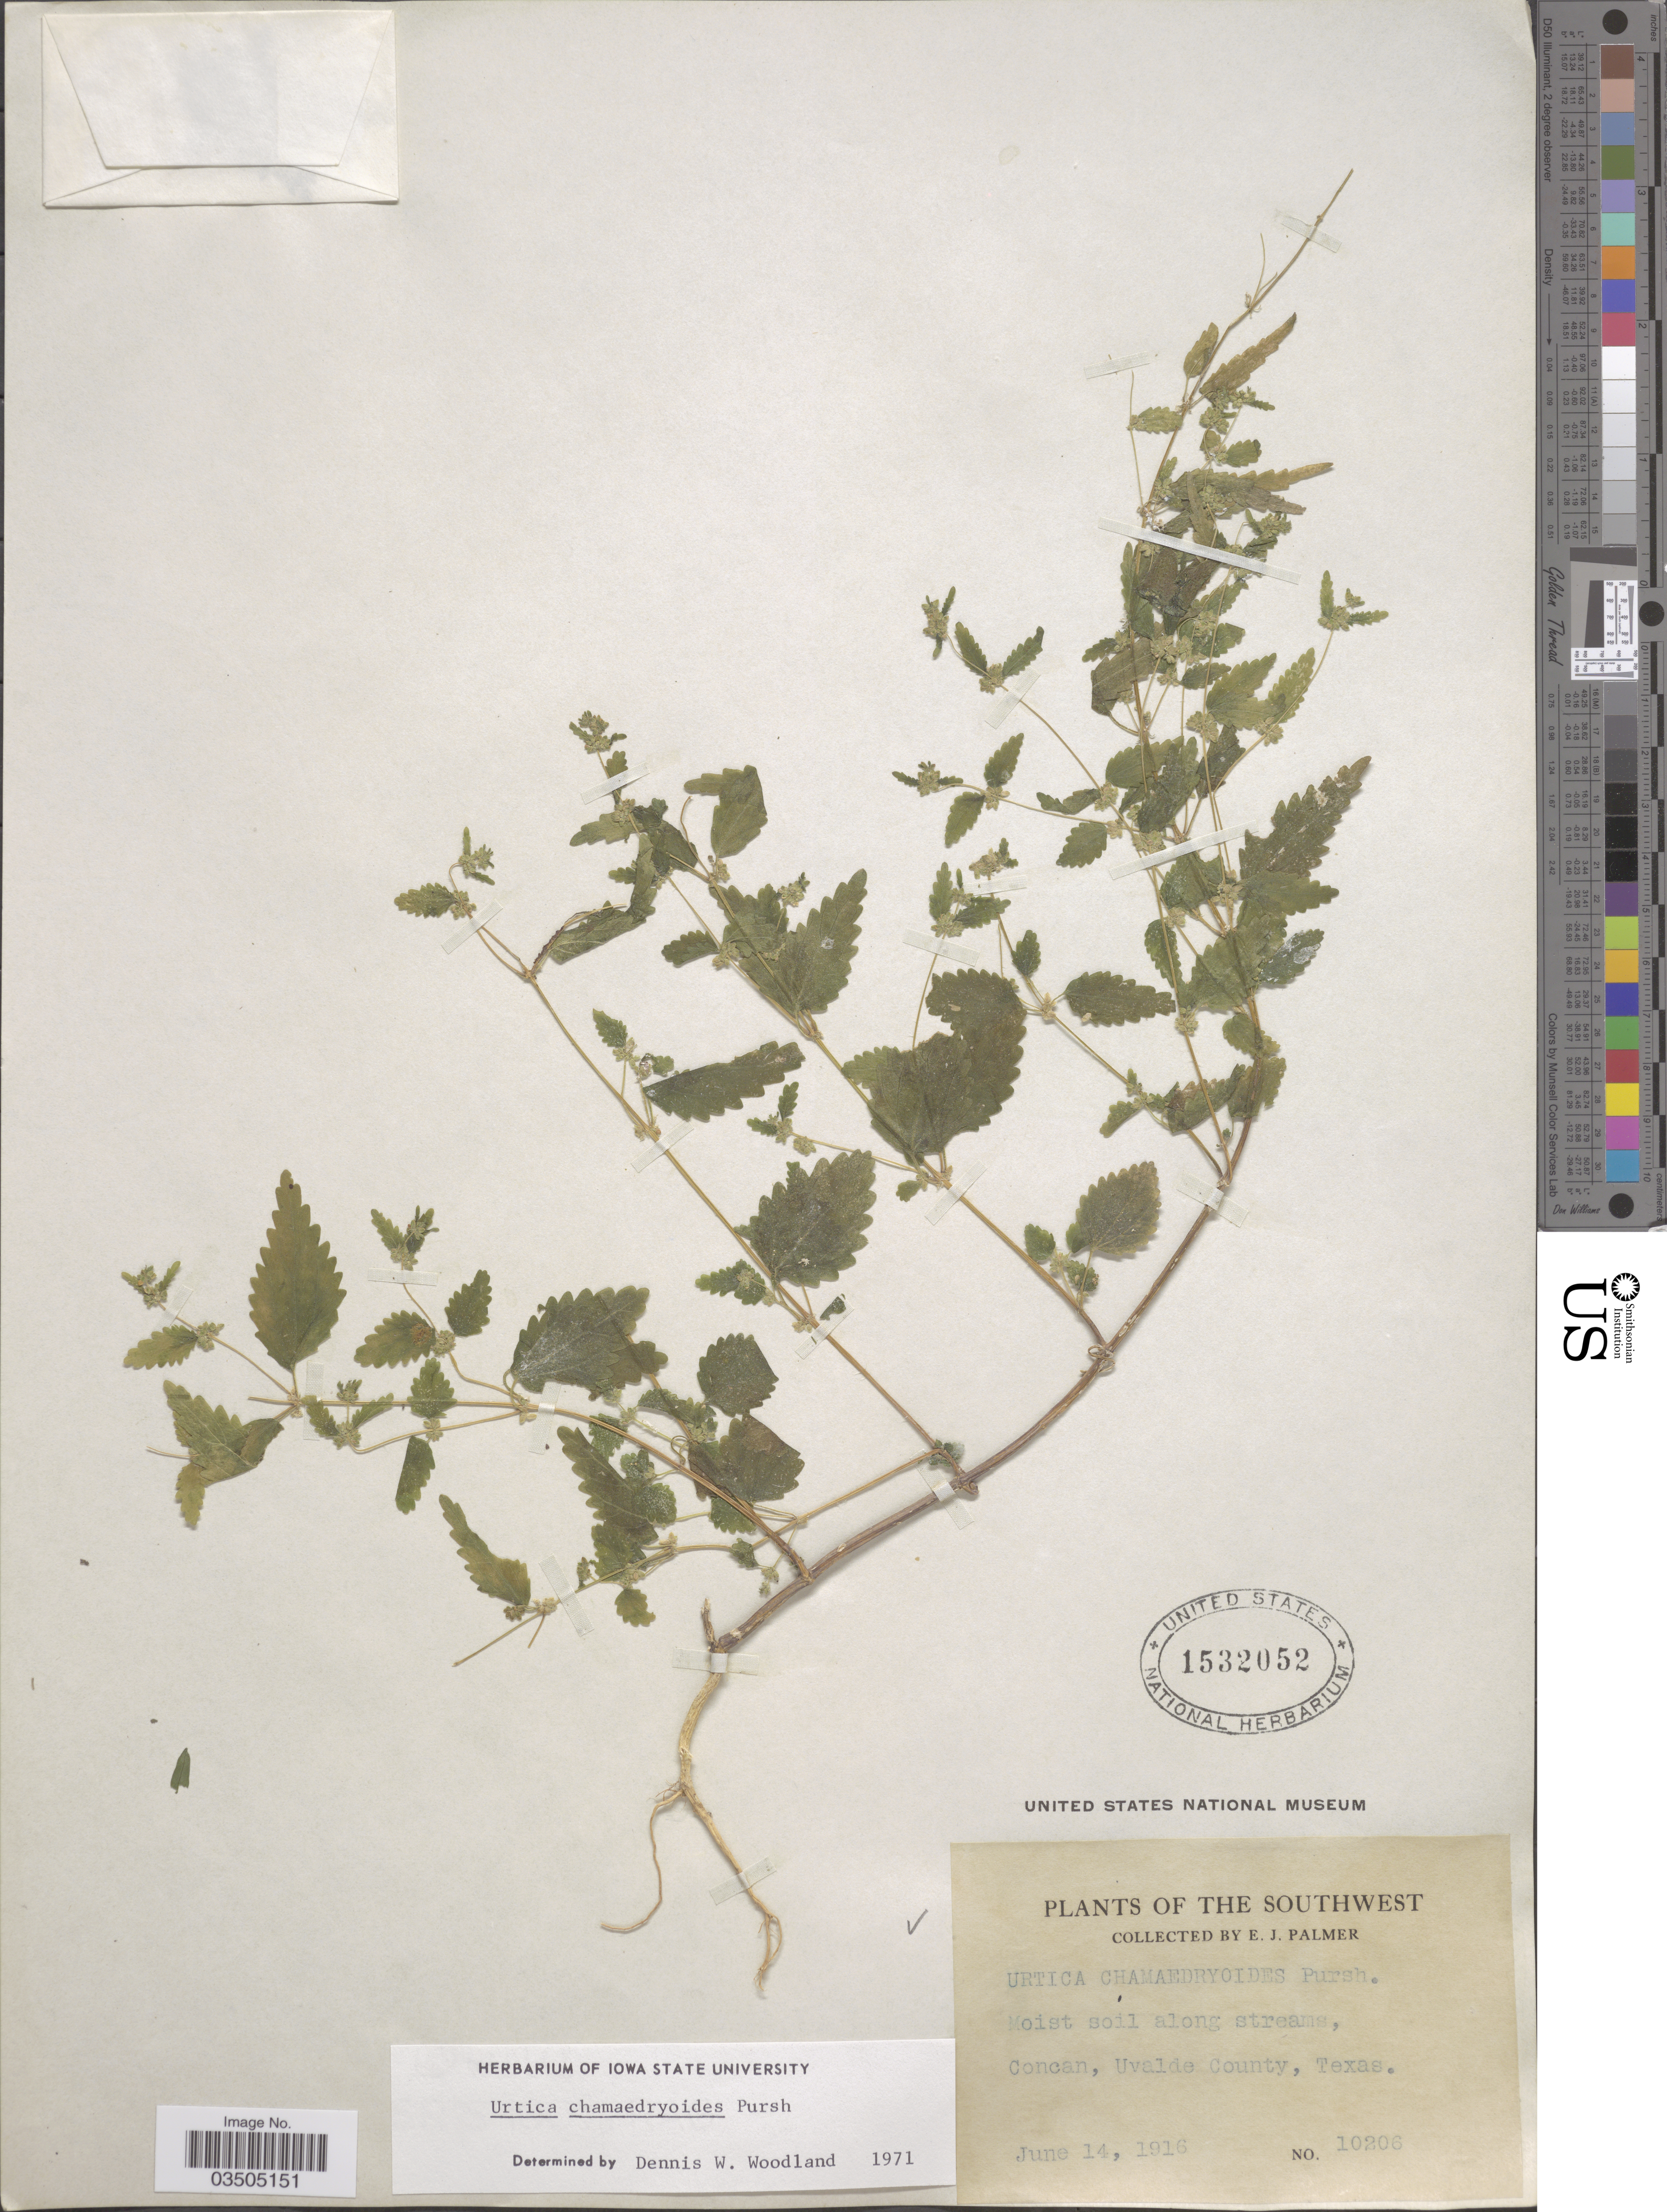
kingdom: Plantae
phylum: Tracheophyta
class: Magnoliopsida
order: Rosales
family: Urticaceae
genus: Urtica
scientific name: Urtica chamaedryoides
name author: Pursh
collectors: E. J. Palmer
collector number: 10206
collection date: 1916-06-14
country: United States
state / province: Texas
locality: The Southwest. Concan, Uvalde County.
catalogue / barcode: US 1532052